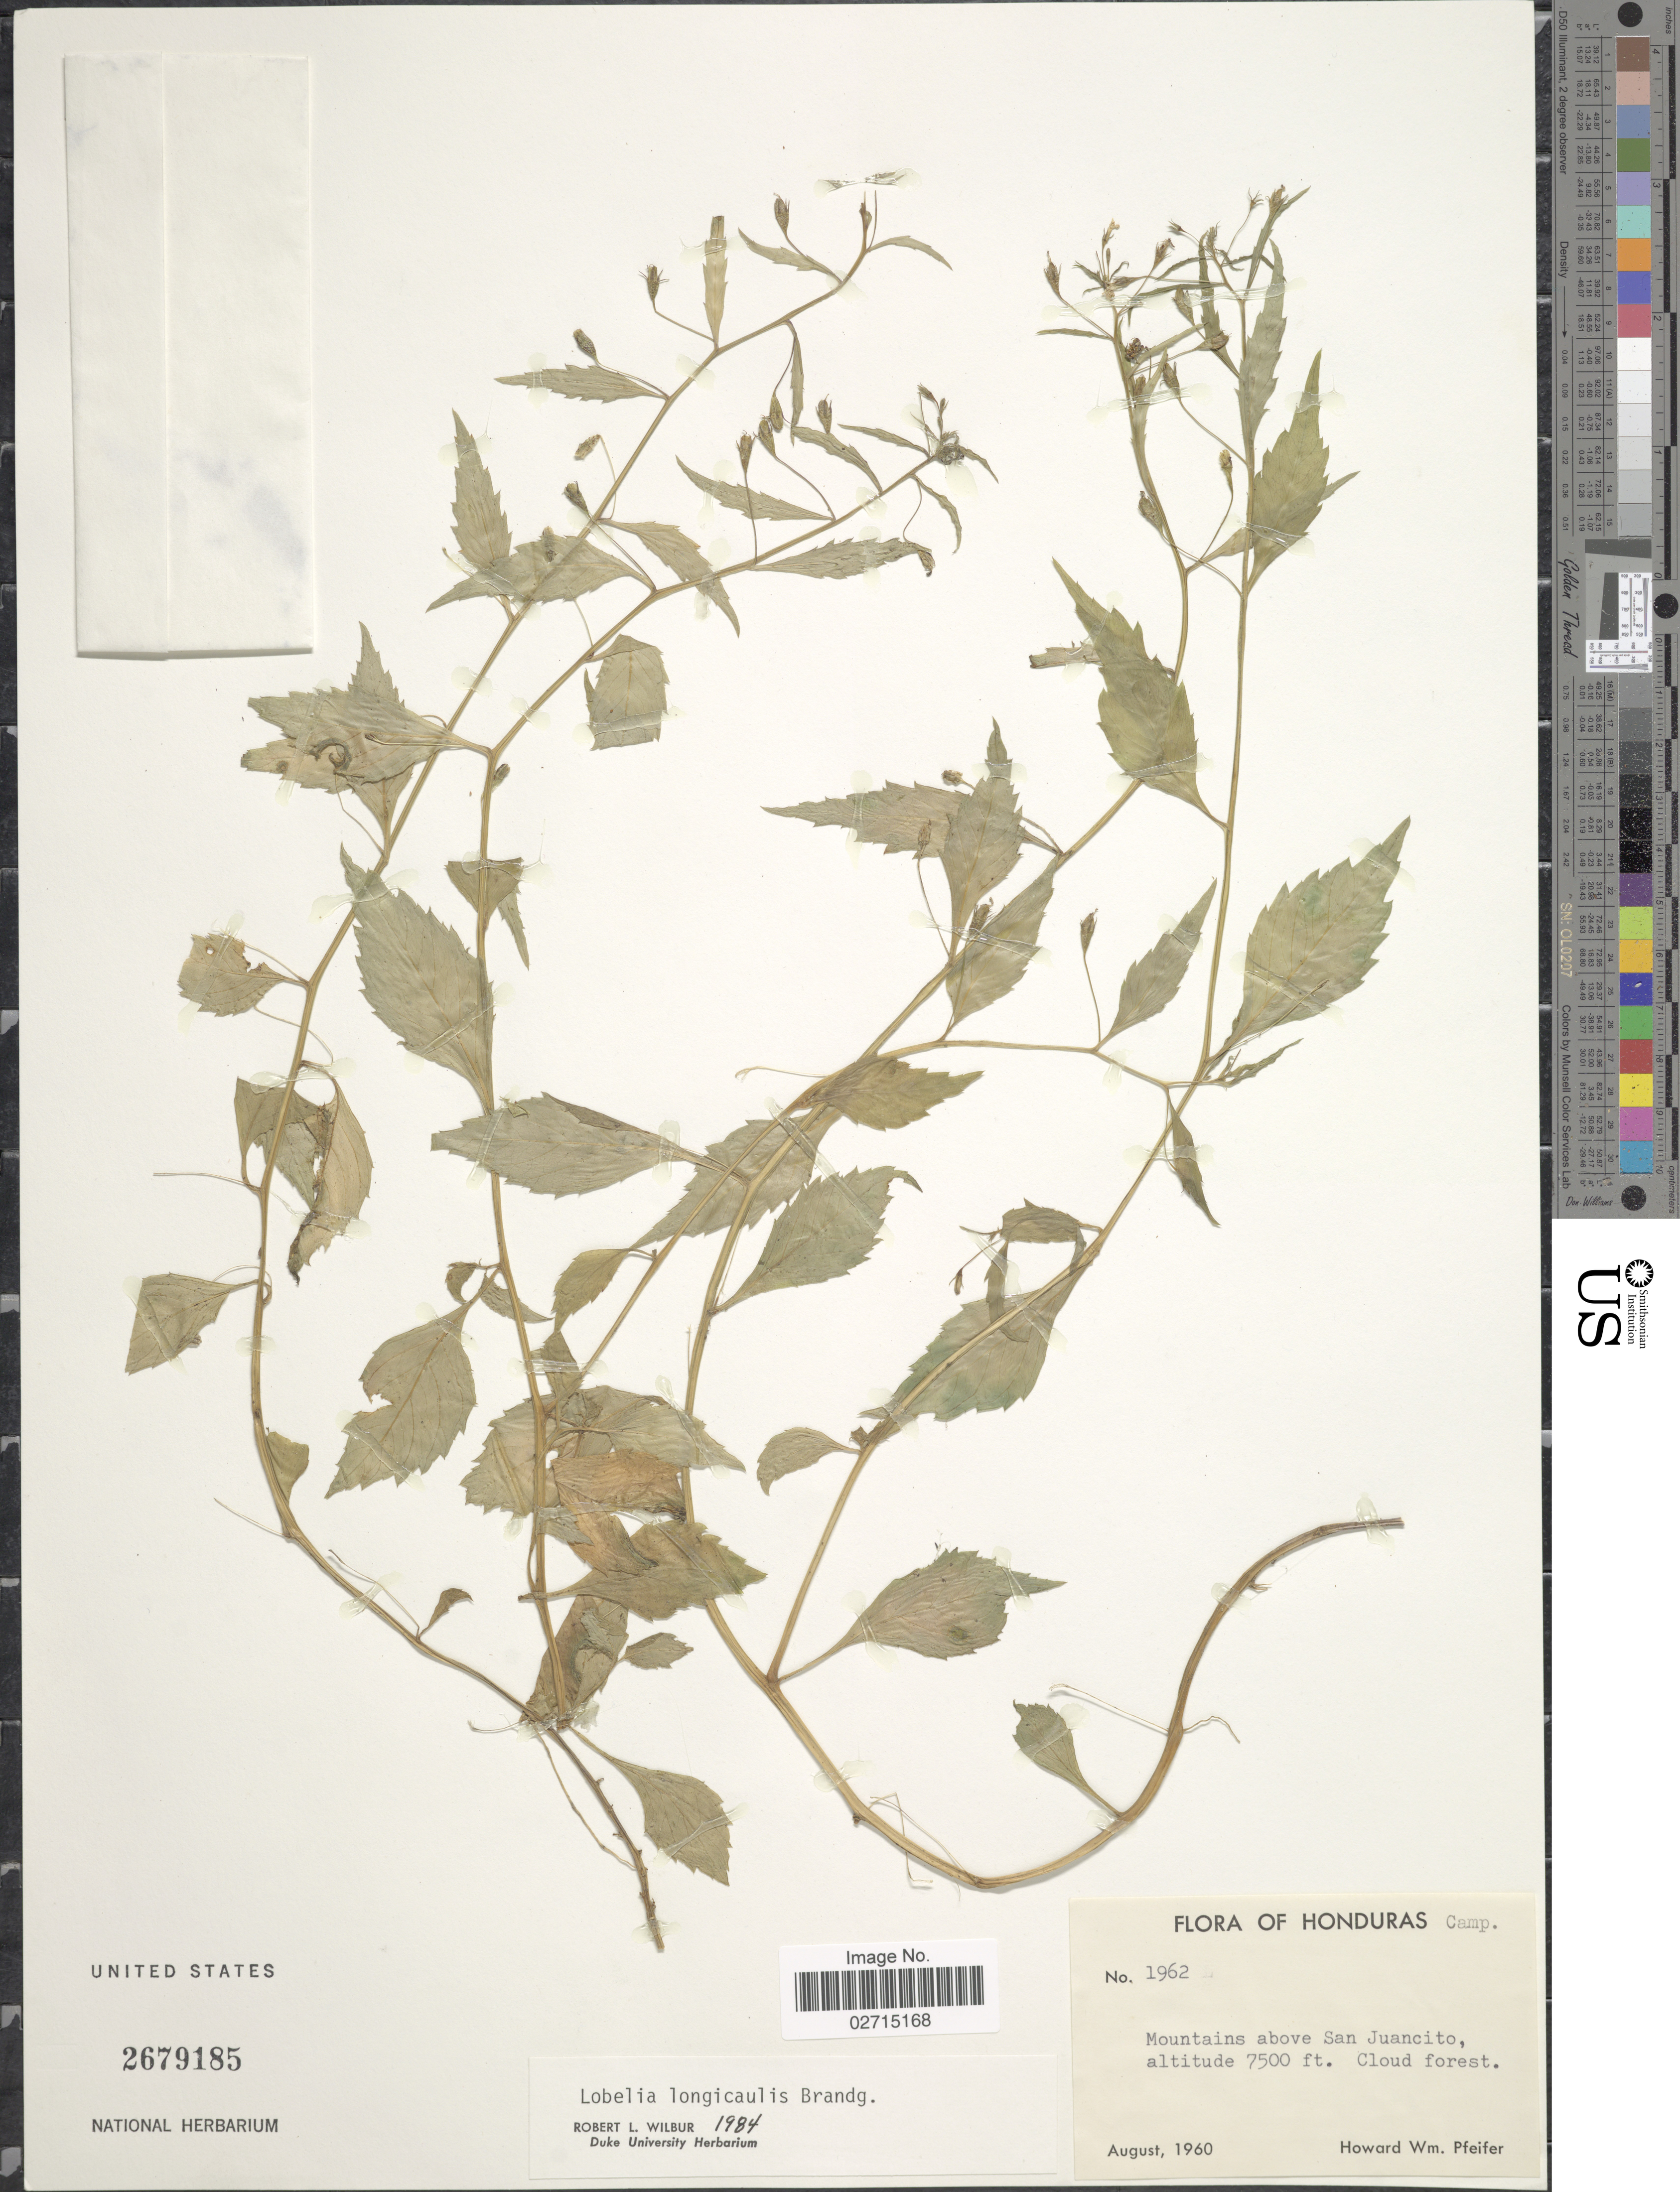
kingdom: Plantae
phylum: Tracheophyta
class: Magnoliopsida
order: Asterales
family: Campanulaceae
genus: Lobelia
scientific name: Lobelia longicaulis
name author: Brandegee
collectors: H. W. Pfeifer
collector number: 1962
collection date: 1960-08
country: Honduras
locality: Mountains above San Juancito. Cloud forest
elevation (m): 2286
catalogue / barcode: US 2679185